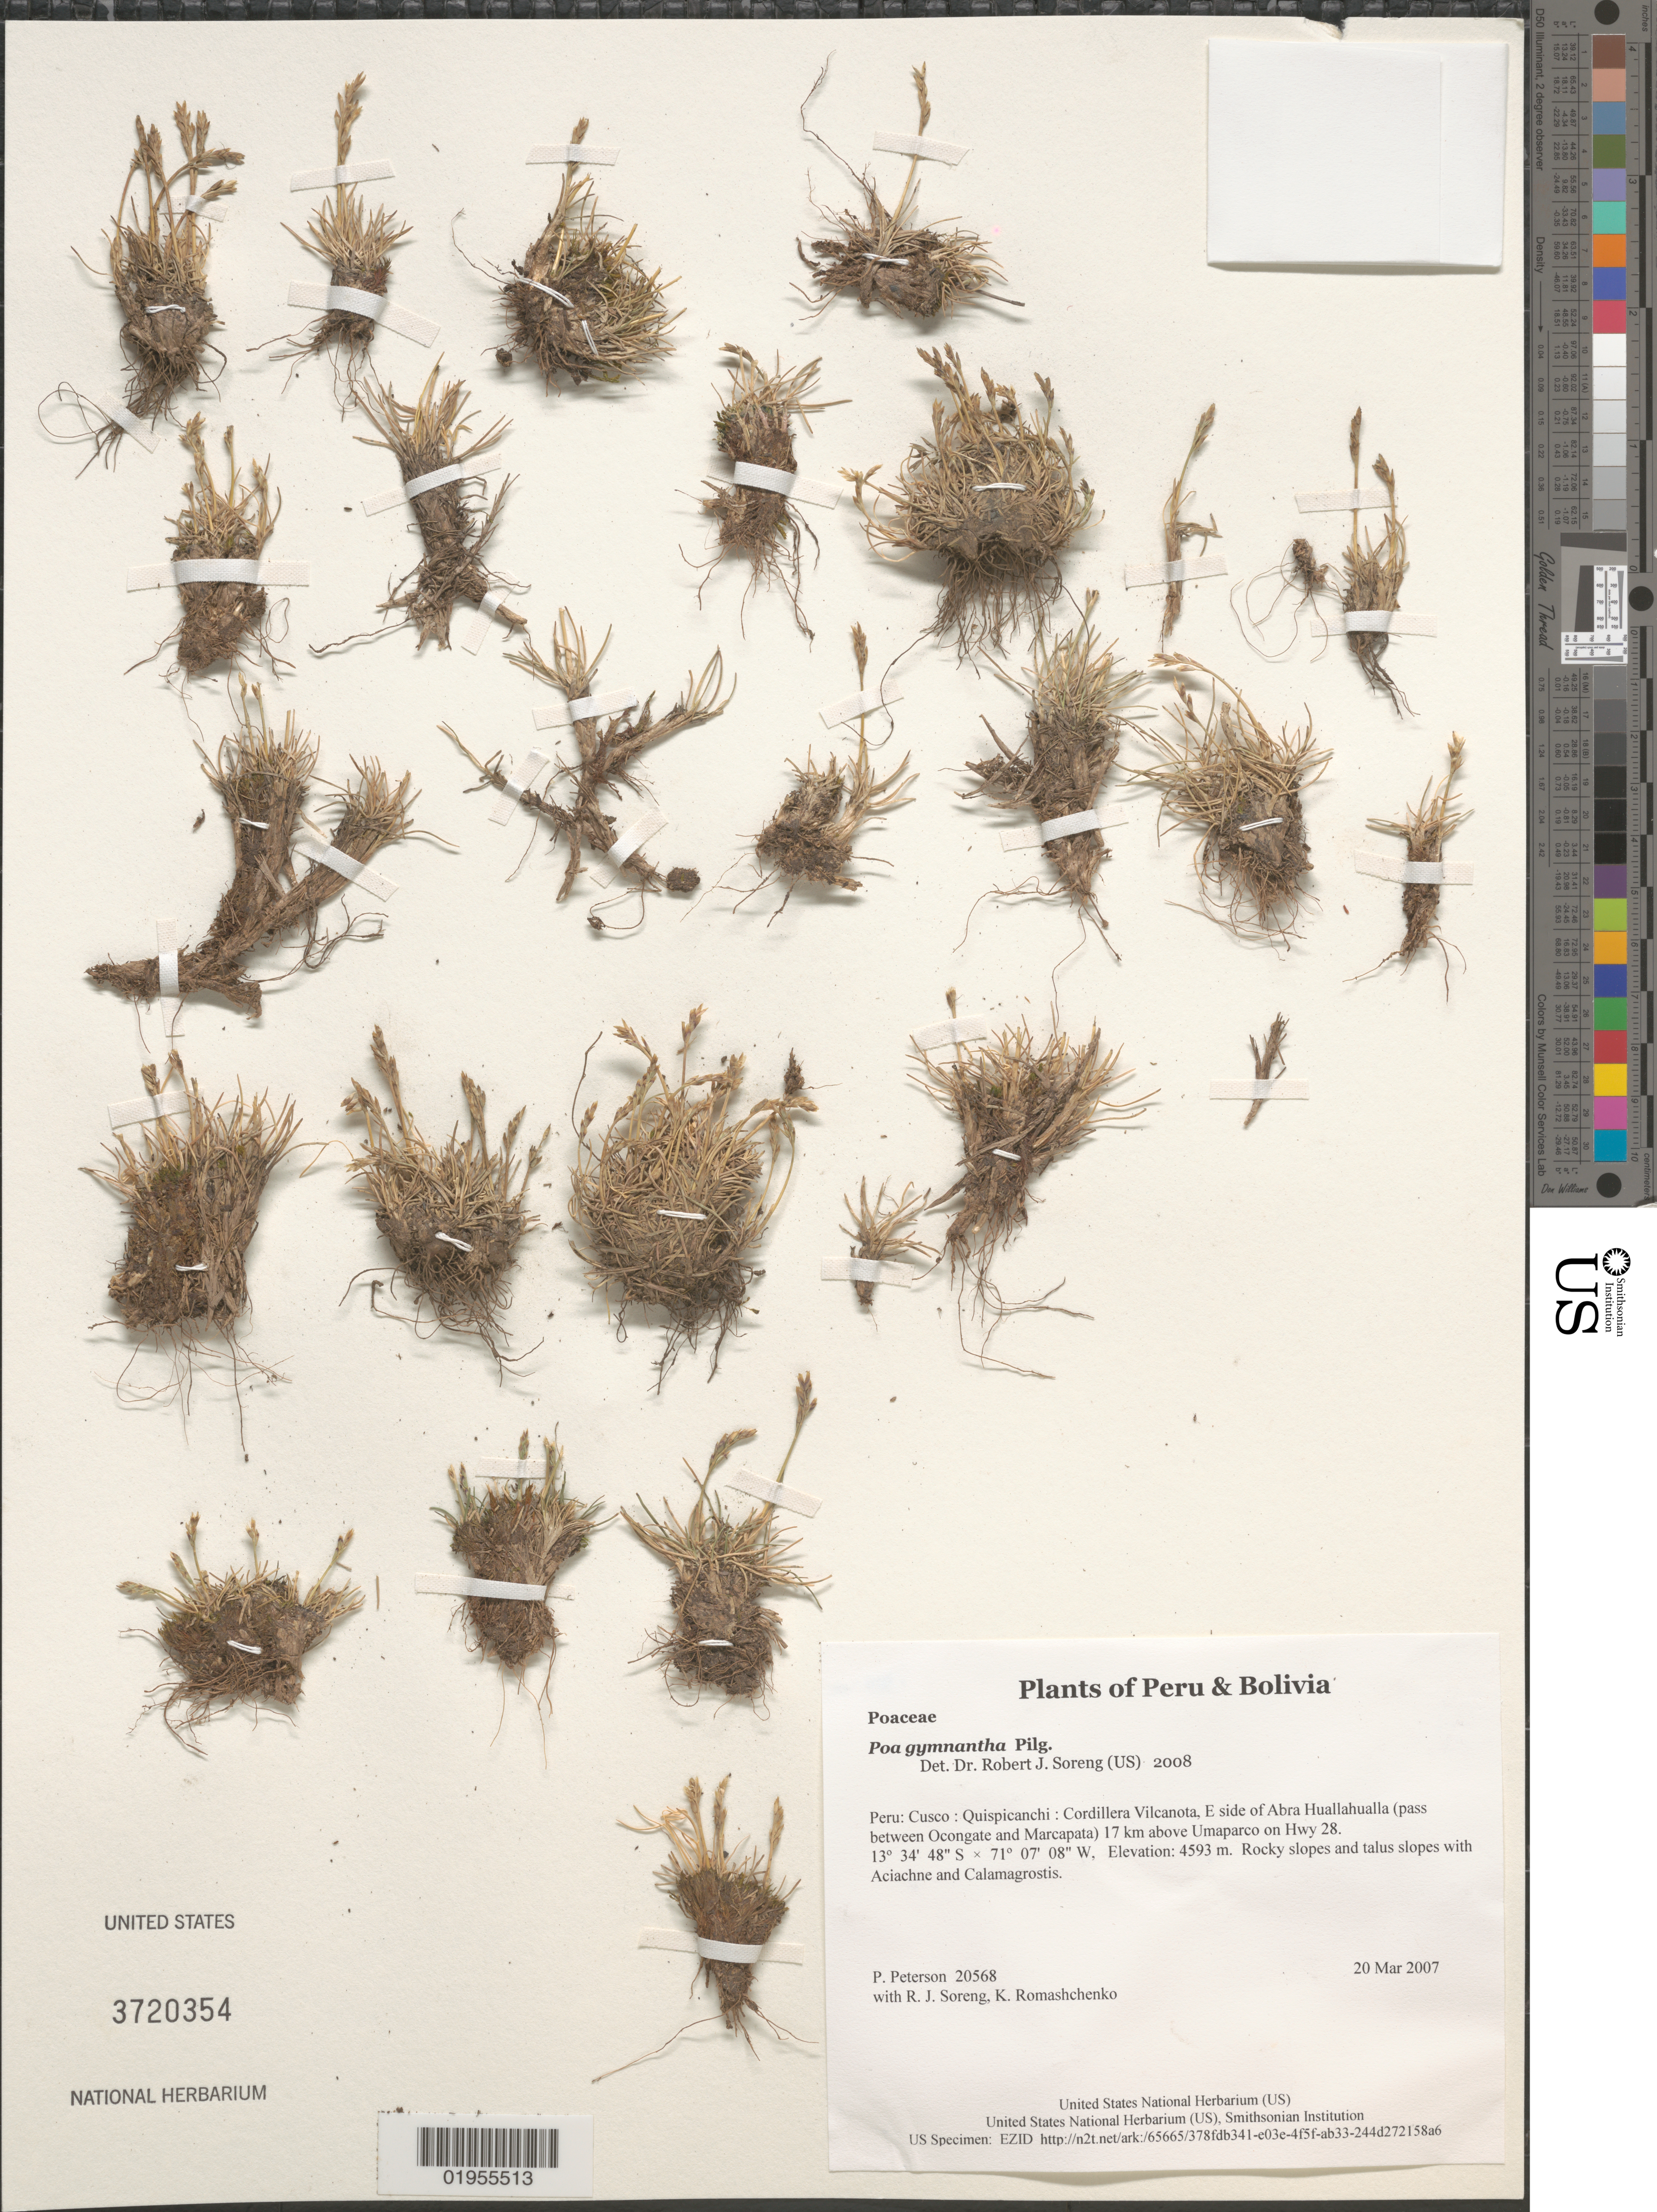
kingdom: Plantae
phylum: Tracheophyta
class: Liliopsida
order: Poales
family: Poaceae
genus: Poa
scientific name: Poa gymnantha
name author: Pilg.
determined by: Soreng, Robert J., Research Associate (BOT), Smithsonian Institution - National Museum of Natural History (UNITED STATES)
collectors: P. M. Peterson, R. J. Soreng & K. Romashchenko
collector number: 20568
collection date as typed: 20 Mar 2007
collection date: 2007-03-20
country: Peru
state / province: Cusco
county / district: Quispicanchis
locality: Cordillera Vilcanota, E side of Abra Huallahualla (pass between Ocongate and Marcapata) 17 km above Umaparco on Hwy 28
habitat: Rocky slopes and talus slopes with Aciachne and Calamagrostis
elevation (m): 4593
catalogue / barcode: US 3720354